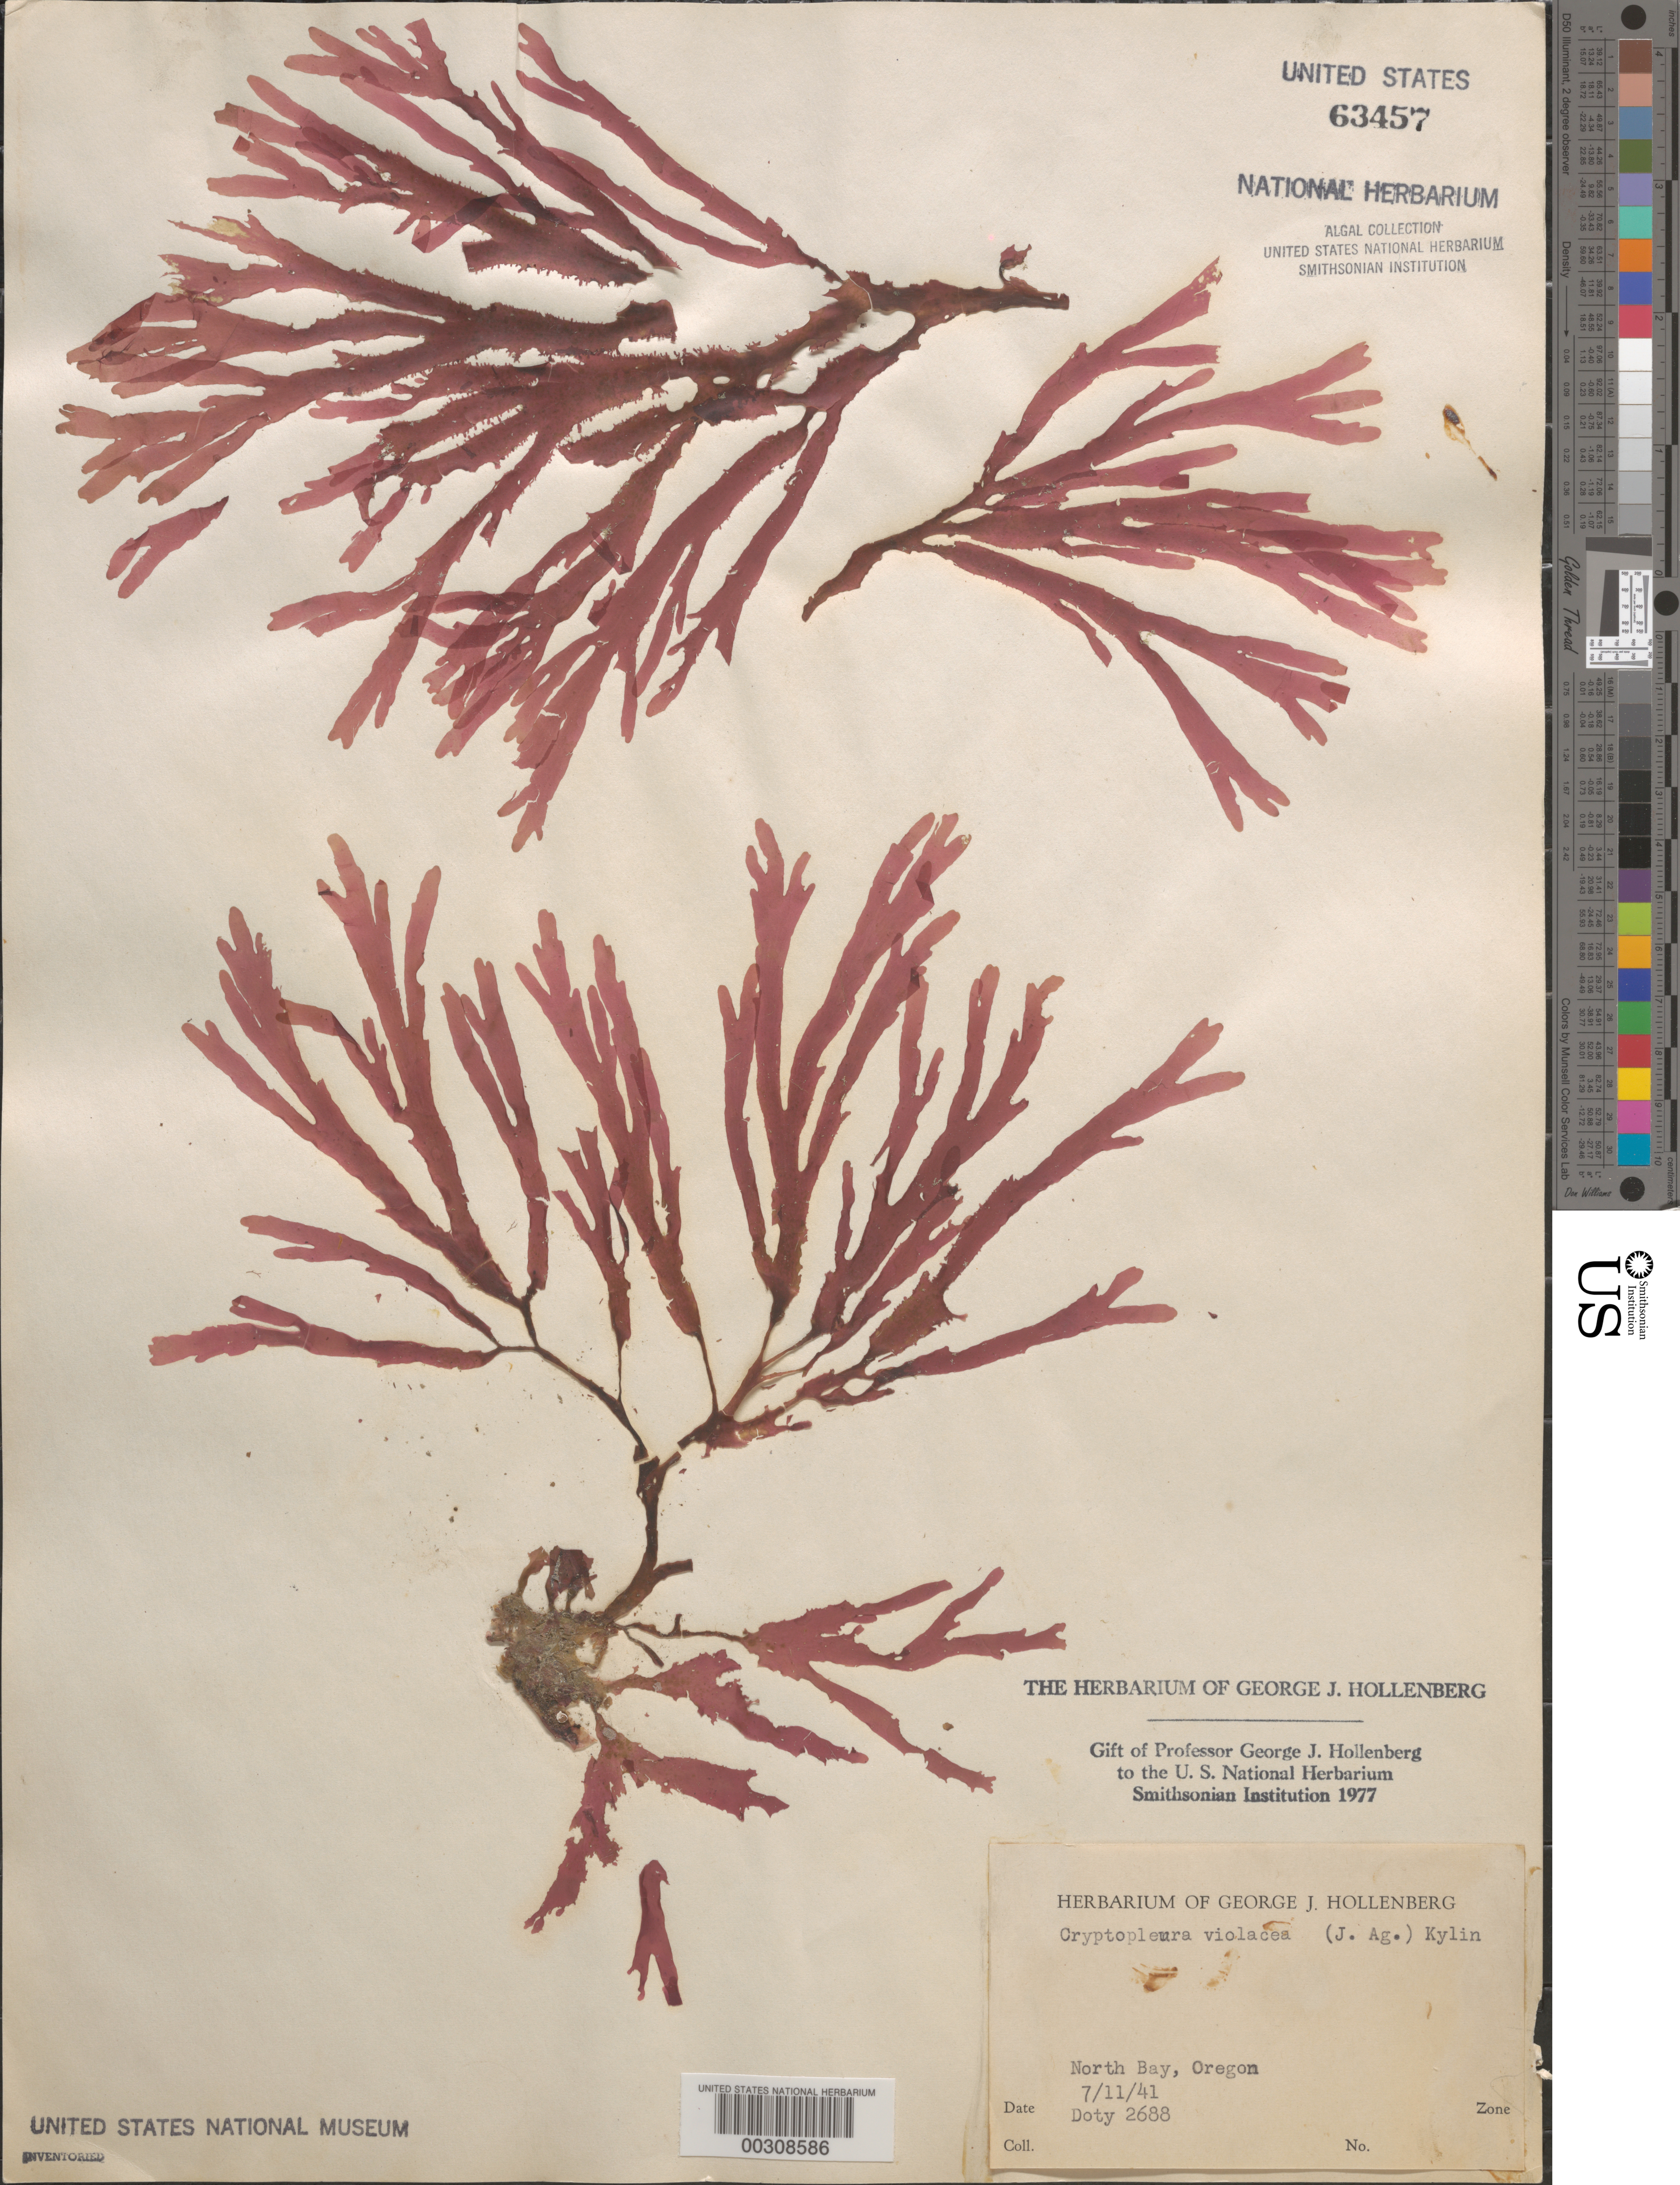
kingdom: Plantae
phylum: Rhodophyta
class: Florideophyceae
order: Ceramiales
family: Delesseriaceae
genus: Cryptopleura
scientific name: Cryptopleura violacea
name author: (J. Ag.) Kylin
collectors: M. S. Doty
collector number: MSD 2688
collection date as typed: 11 Jul 1941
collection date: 1941-07-11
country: United States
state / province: Oregon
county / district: Coos County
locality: North Bay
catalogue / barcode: US 63457